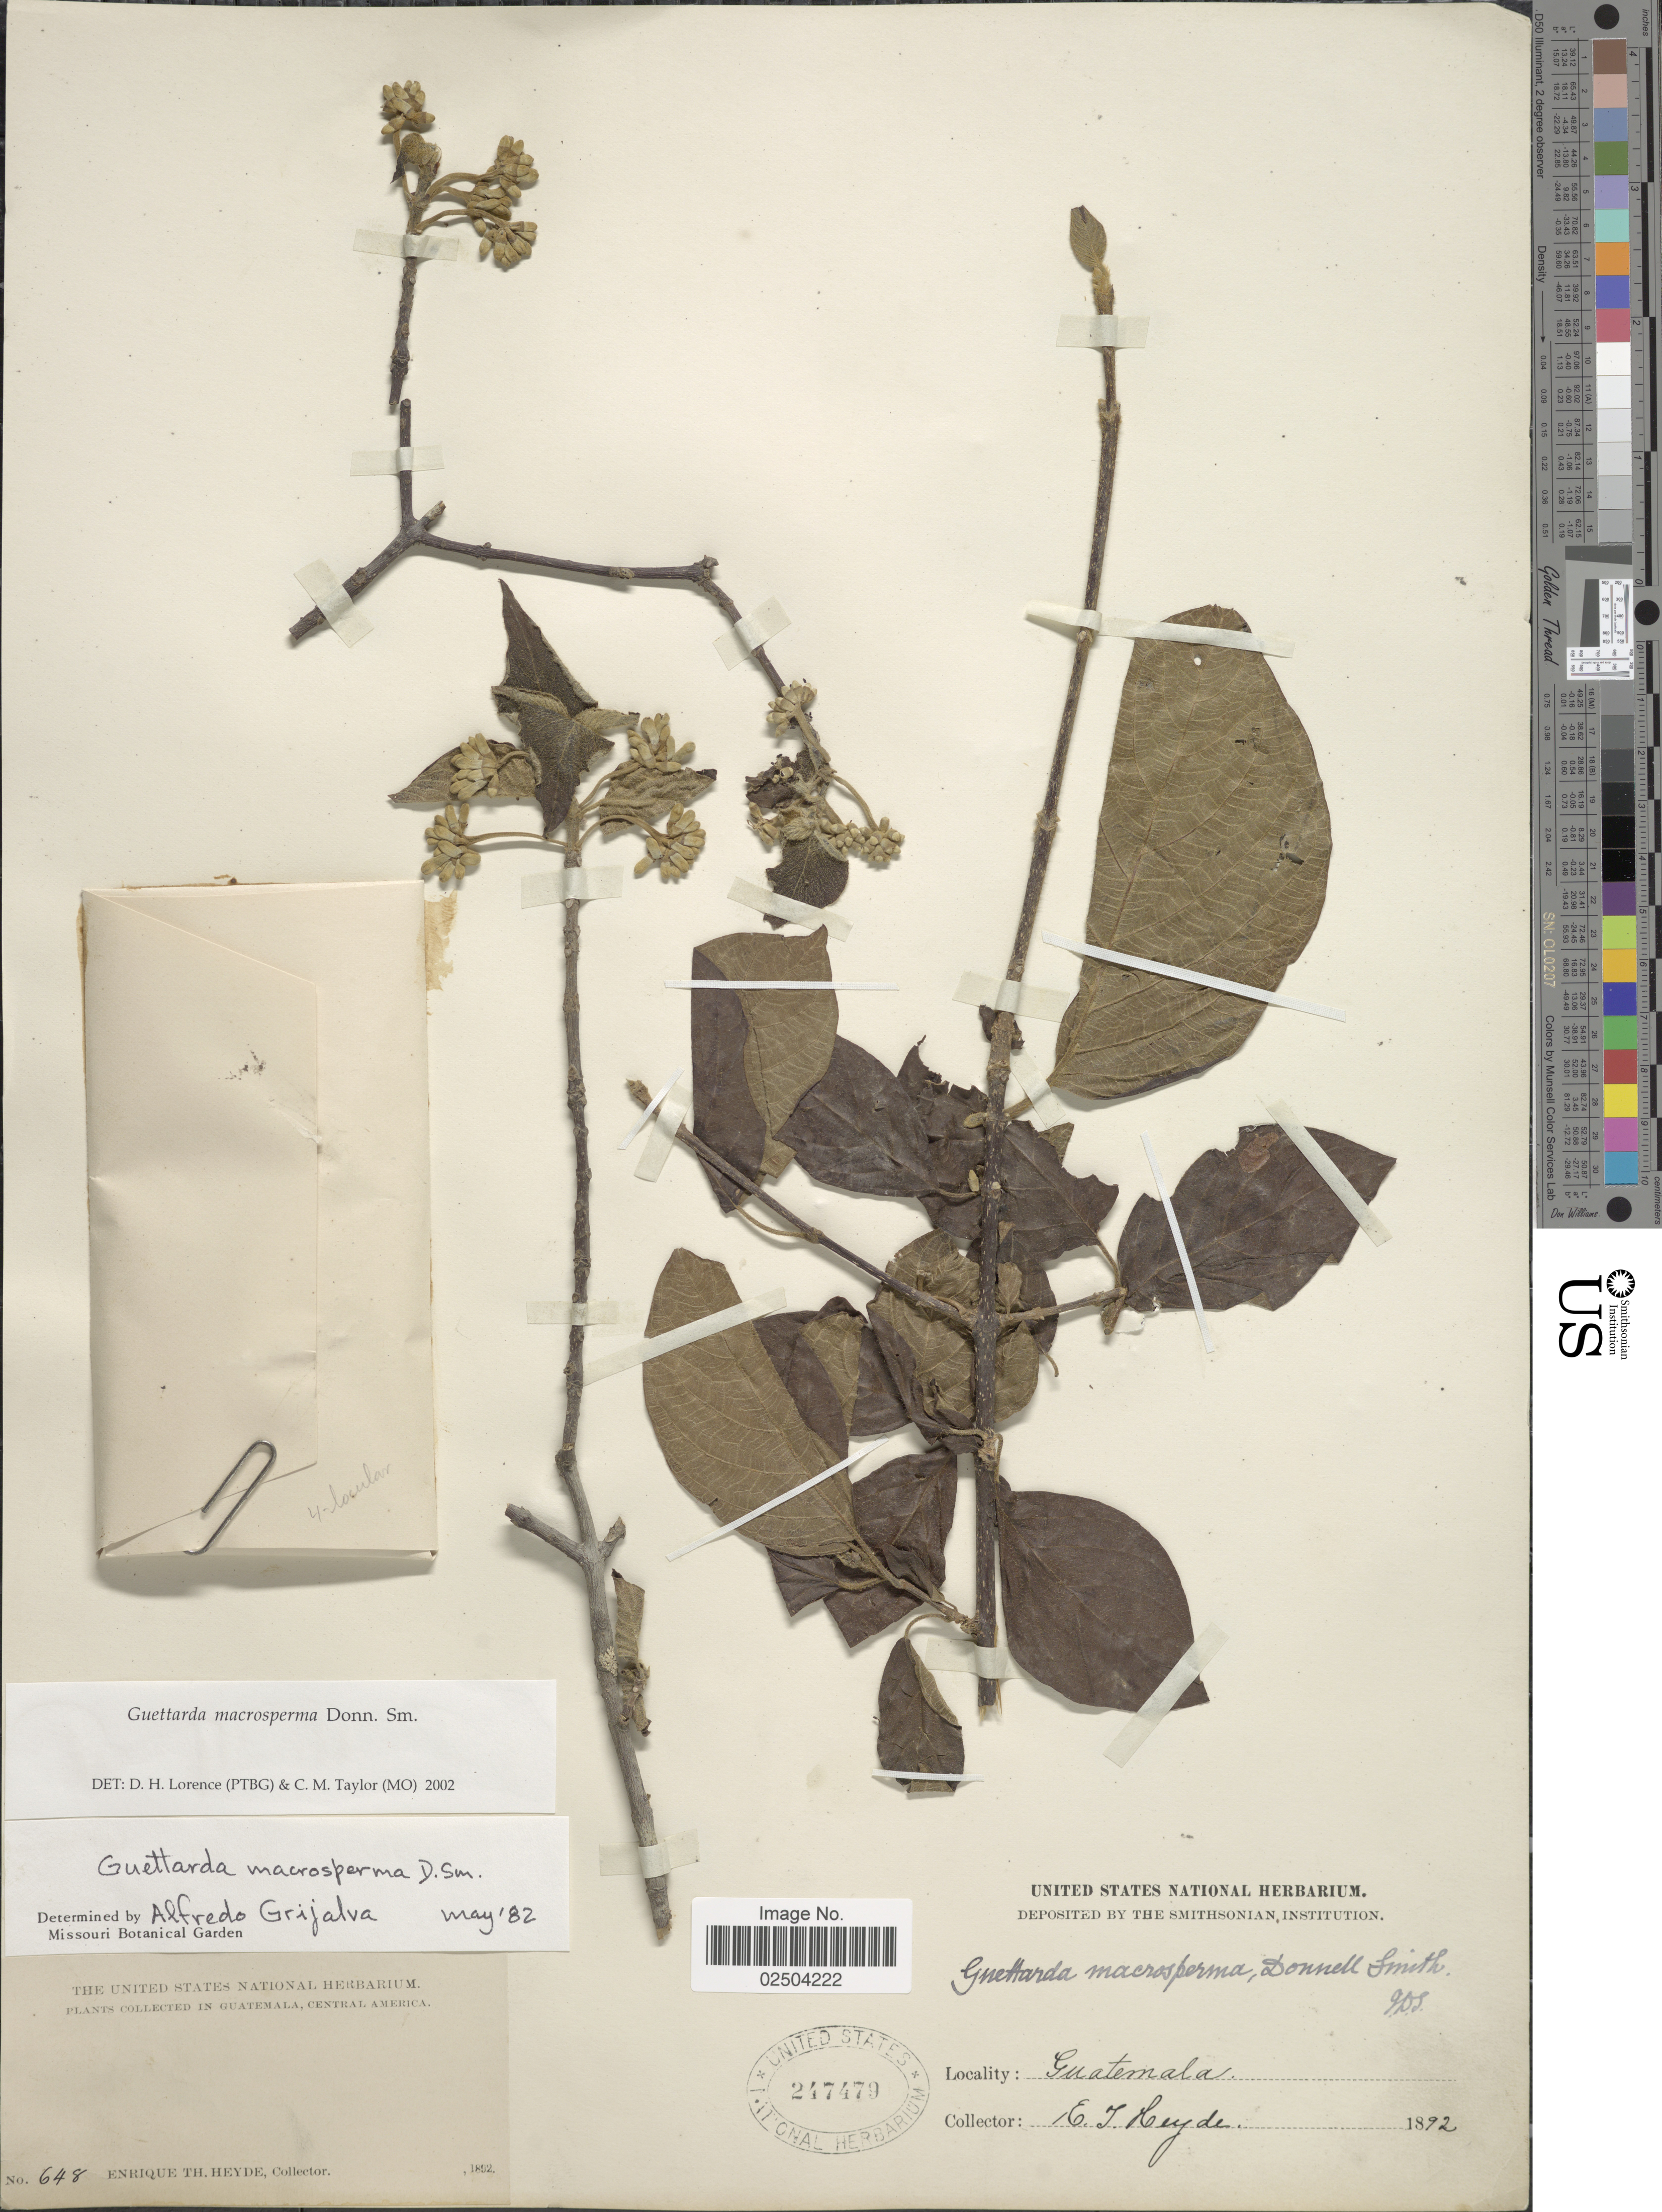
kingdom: Plantae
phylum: Tracheophyta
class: Magnoliopsida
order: Gentianales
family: Rubiaceae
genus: Guettarda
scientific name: Guettarda macrosperma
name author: Donn. Sm.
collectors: E. T. Heyde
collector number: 648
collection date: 1892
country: Guatemala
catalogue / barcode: US 247479